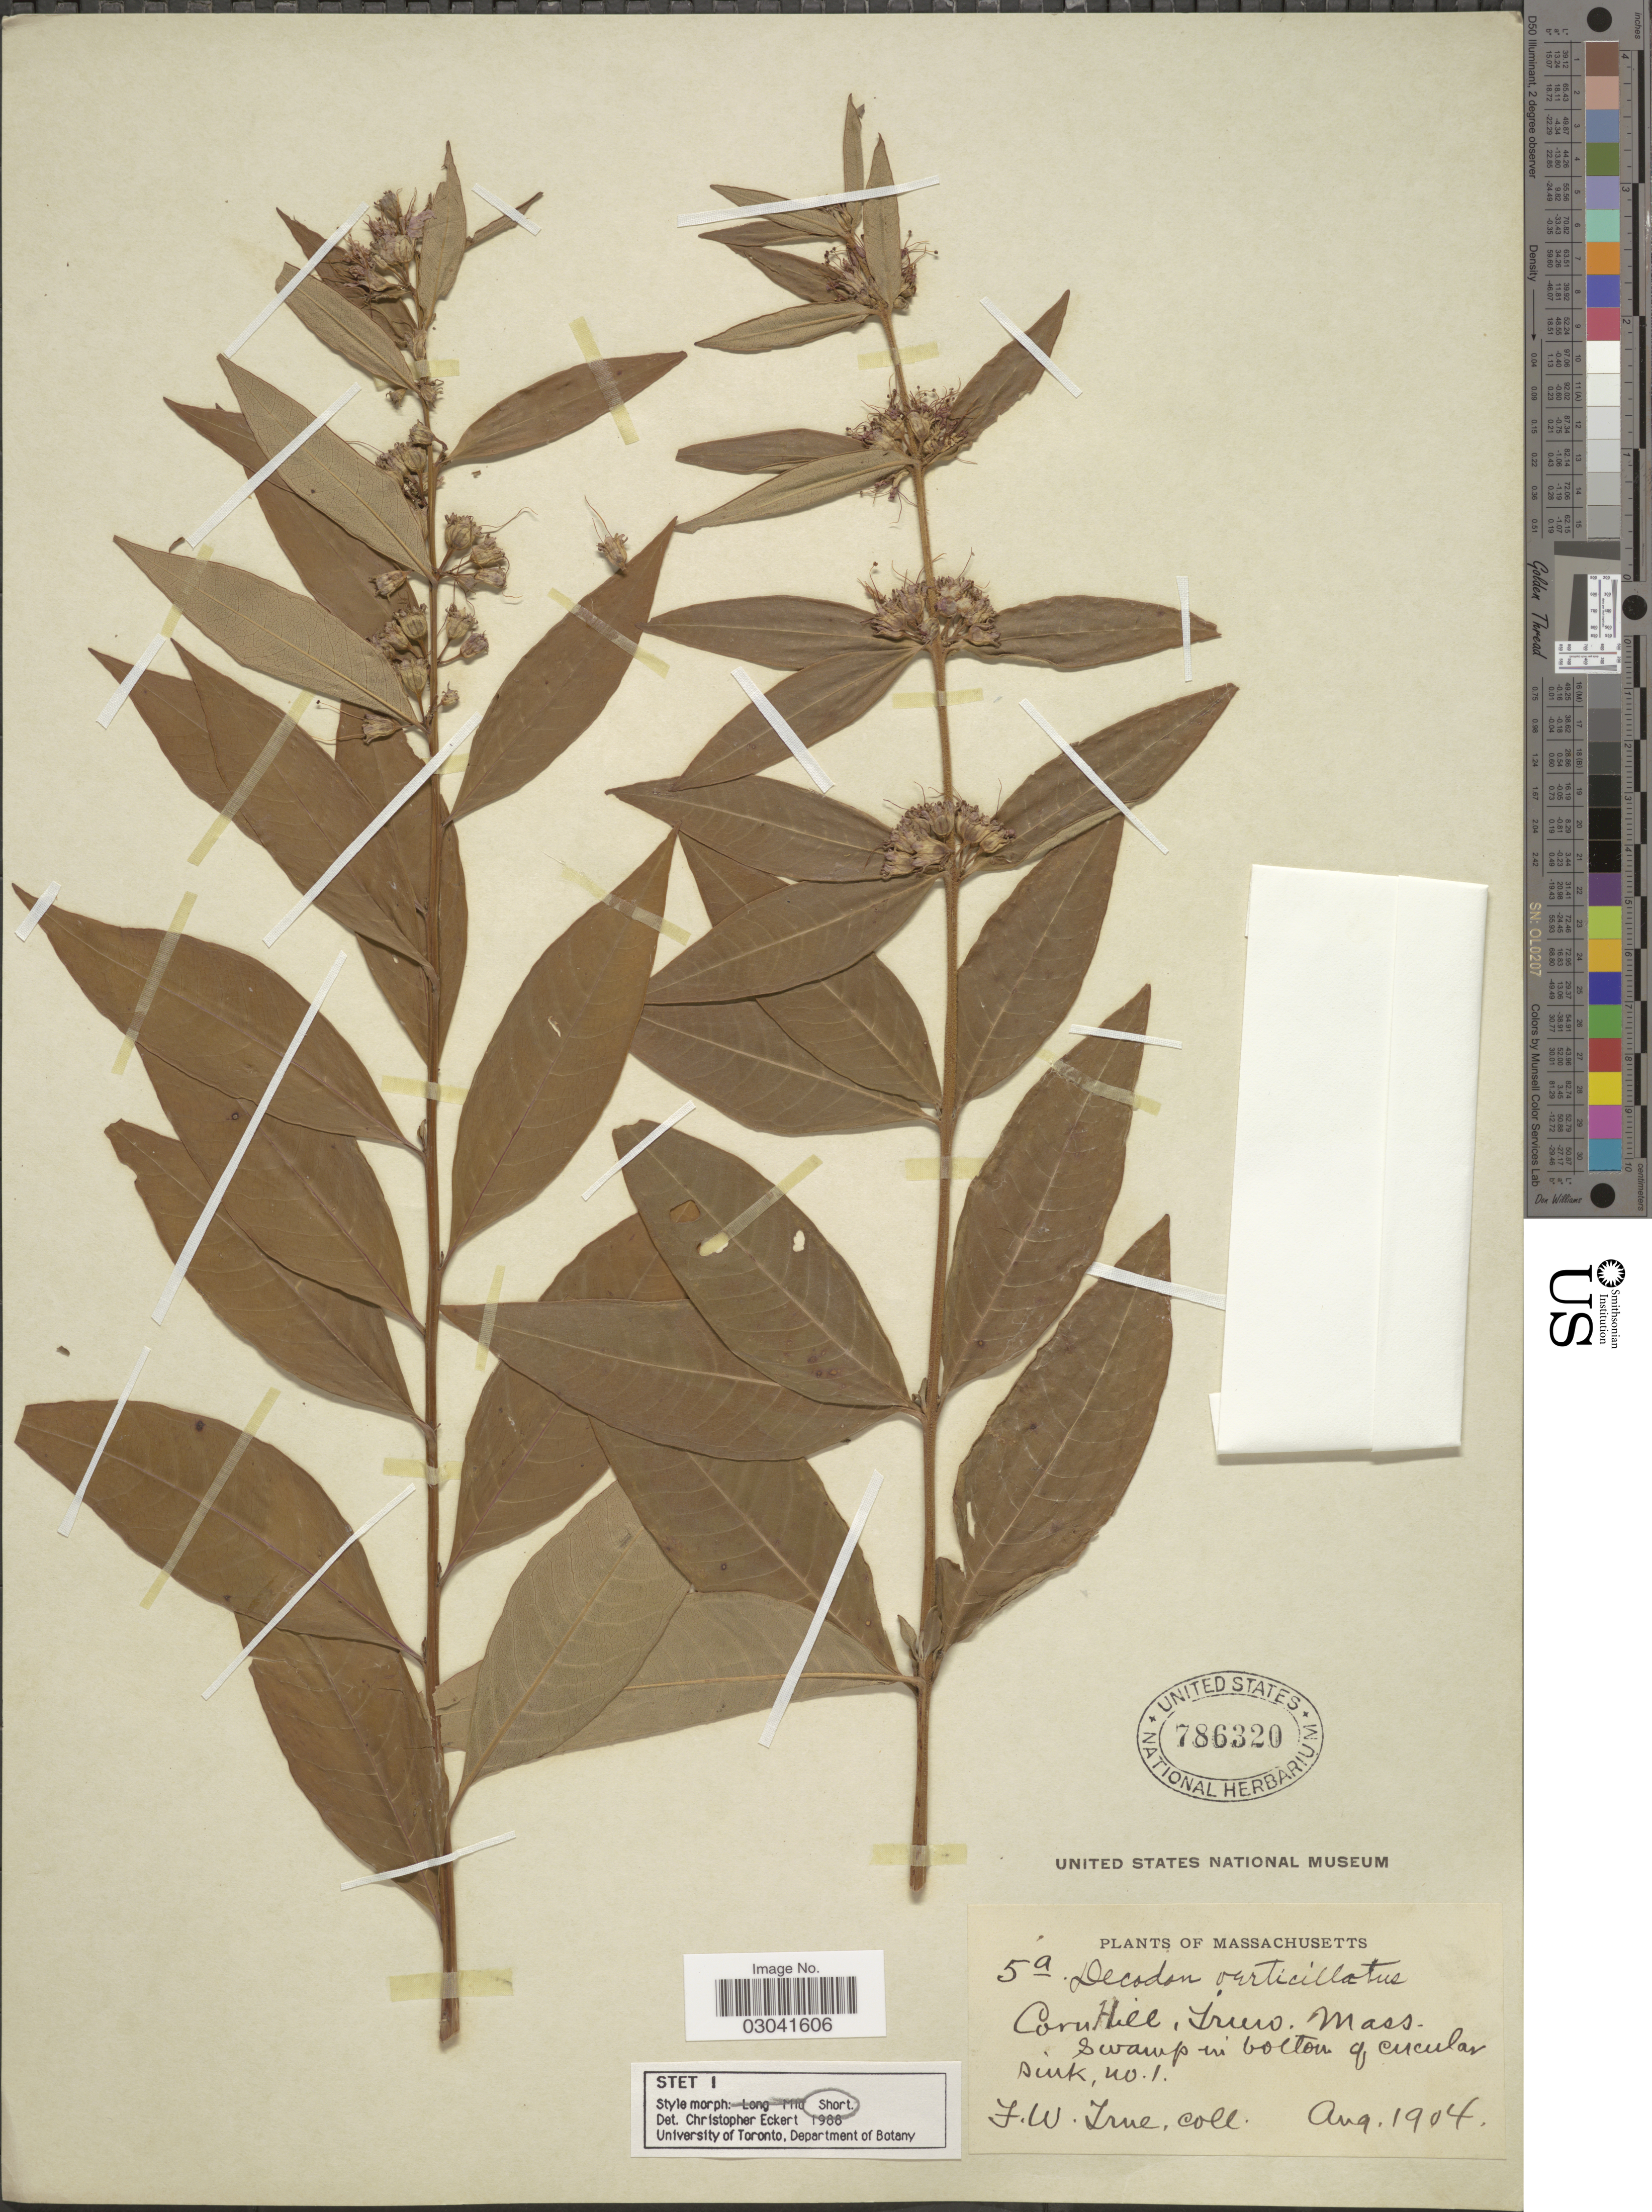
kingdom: Plantae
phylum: Tracheophyta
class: Magnoliopsida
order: Myrtales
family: Lythraceae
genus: Decodon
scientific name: Decodon verticillatus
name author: (L.) Elliott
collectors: F. Irne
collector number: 5a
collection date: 1904-08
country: United States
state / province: Massachusetts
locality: Corn Hill, Truro.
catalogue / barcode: US 786320